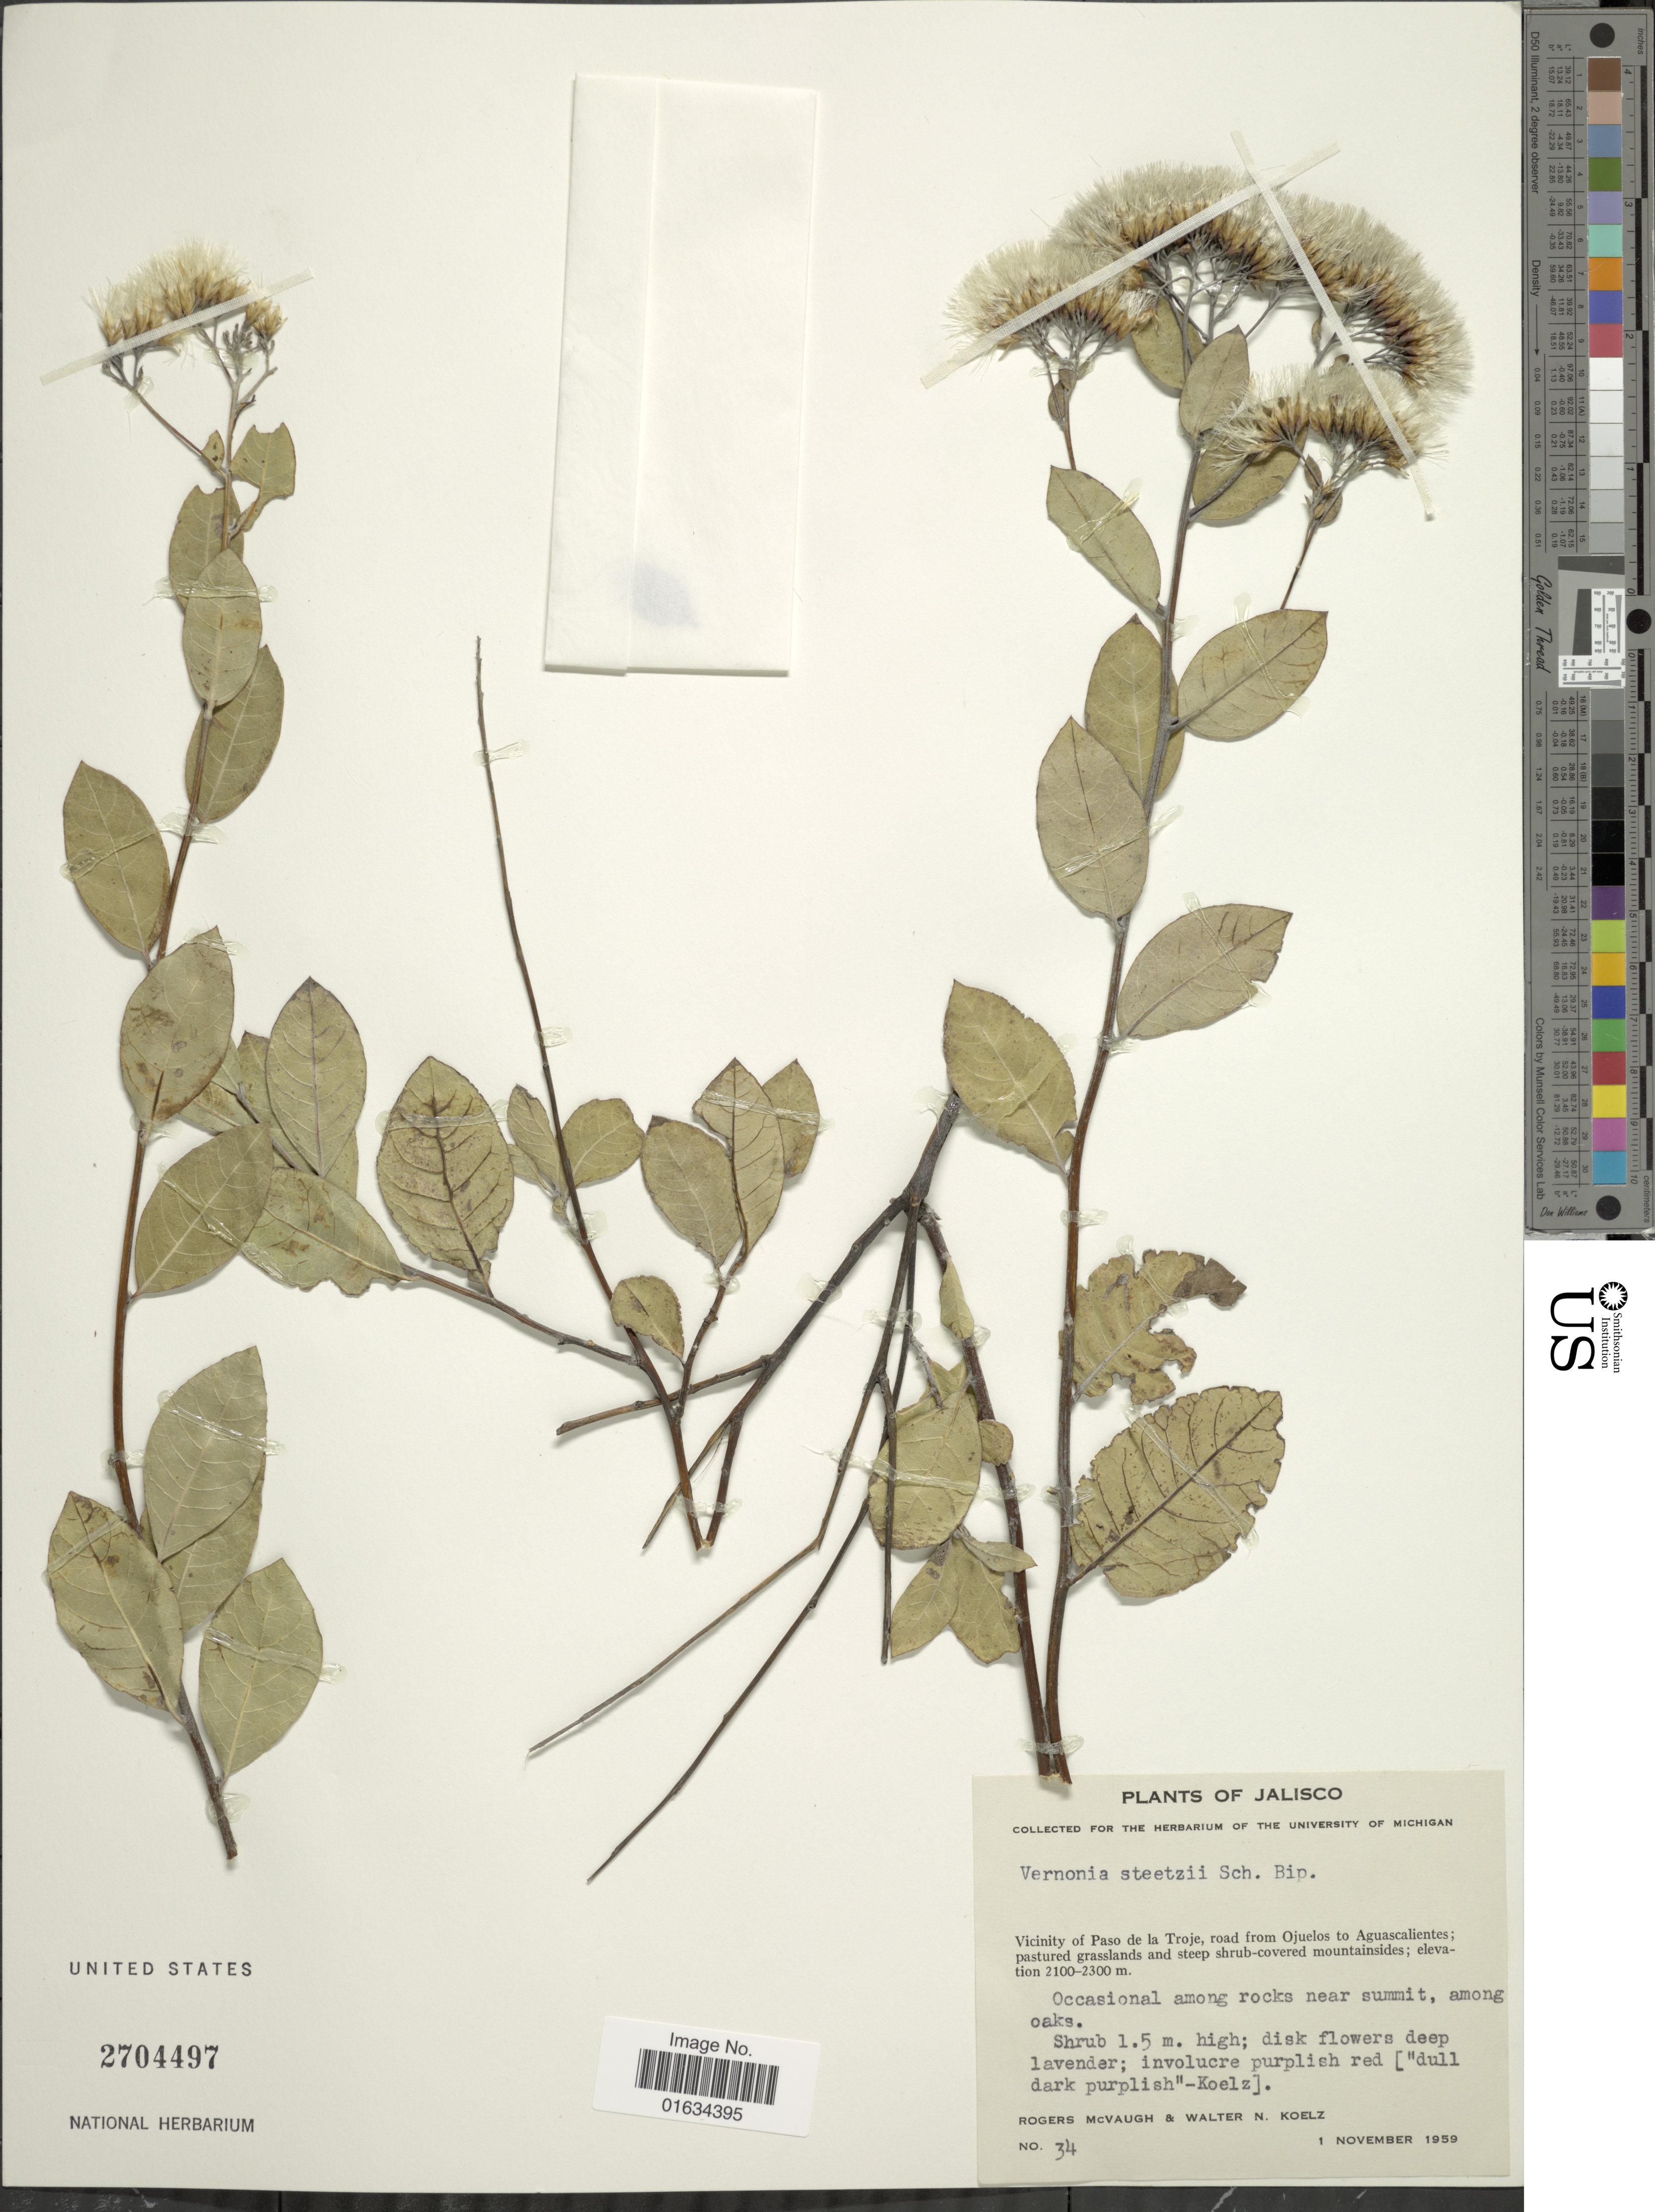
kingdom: Plantae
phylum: Tracheophyta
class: Magnoliopsida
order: Asterales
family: Asteraceae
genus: Critoniopsis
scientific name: Critoniopsis foliosa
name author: (Benth.) H. Rob.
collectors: R. McVaugh & W. N. Koelz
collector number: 34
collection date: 1959-11-01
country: Mexico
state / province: Jalisco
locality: Vicinity of Paso de la Troje, road from Ojuelos to Aguascalientes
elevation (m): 2100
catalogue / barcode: US 2704497